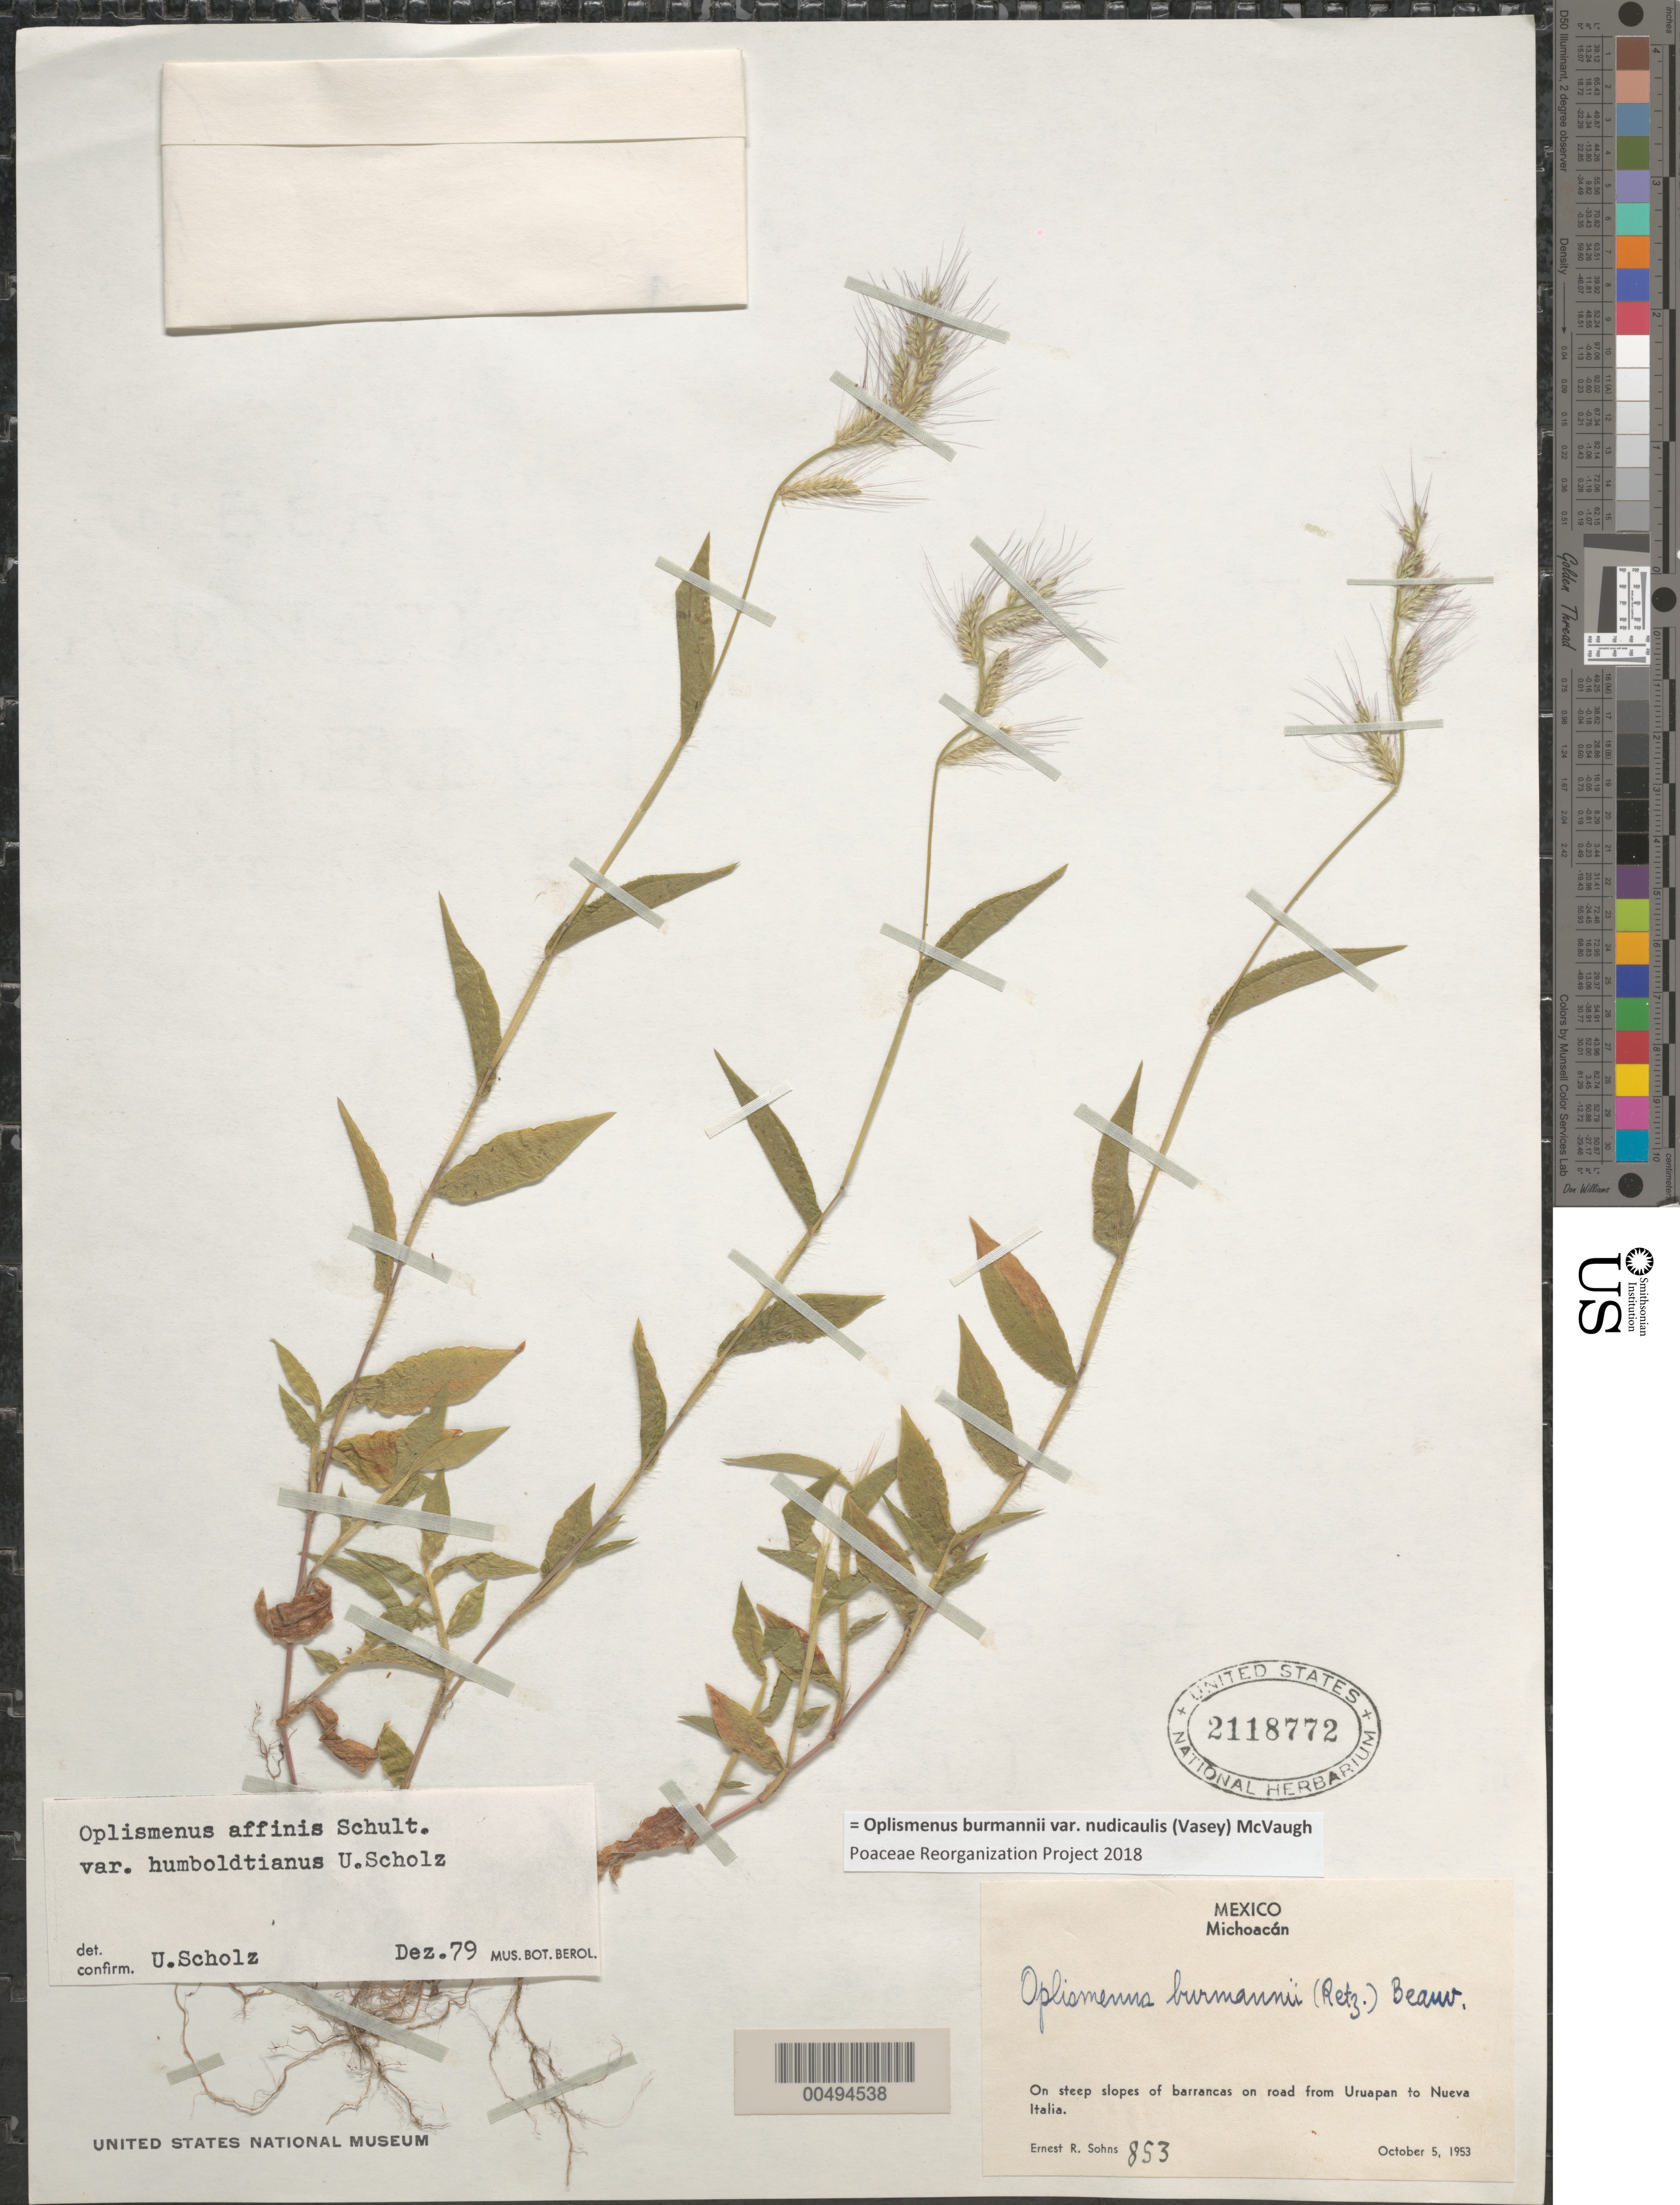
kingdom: Plantae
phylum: Tracheophyta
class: Liliopsida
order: Poales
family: Poaceae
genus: Oplismenus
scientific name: Oplismenus burmannii var. nudicaulis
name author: (Vasey) McVaugh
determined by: Poaceae Reorganization Project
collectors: E. R. Sohns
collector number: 853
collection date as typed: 5 Oct 1953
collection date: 1953-10-05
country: Mexico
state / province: Michoacán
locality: On rd from Uruapan to Nueva Italia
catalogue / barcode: US 2118772